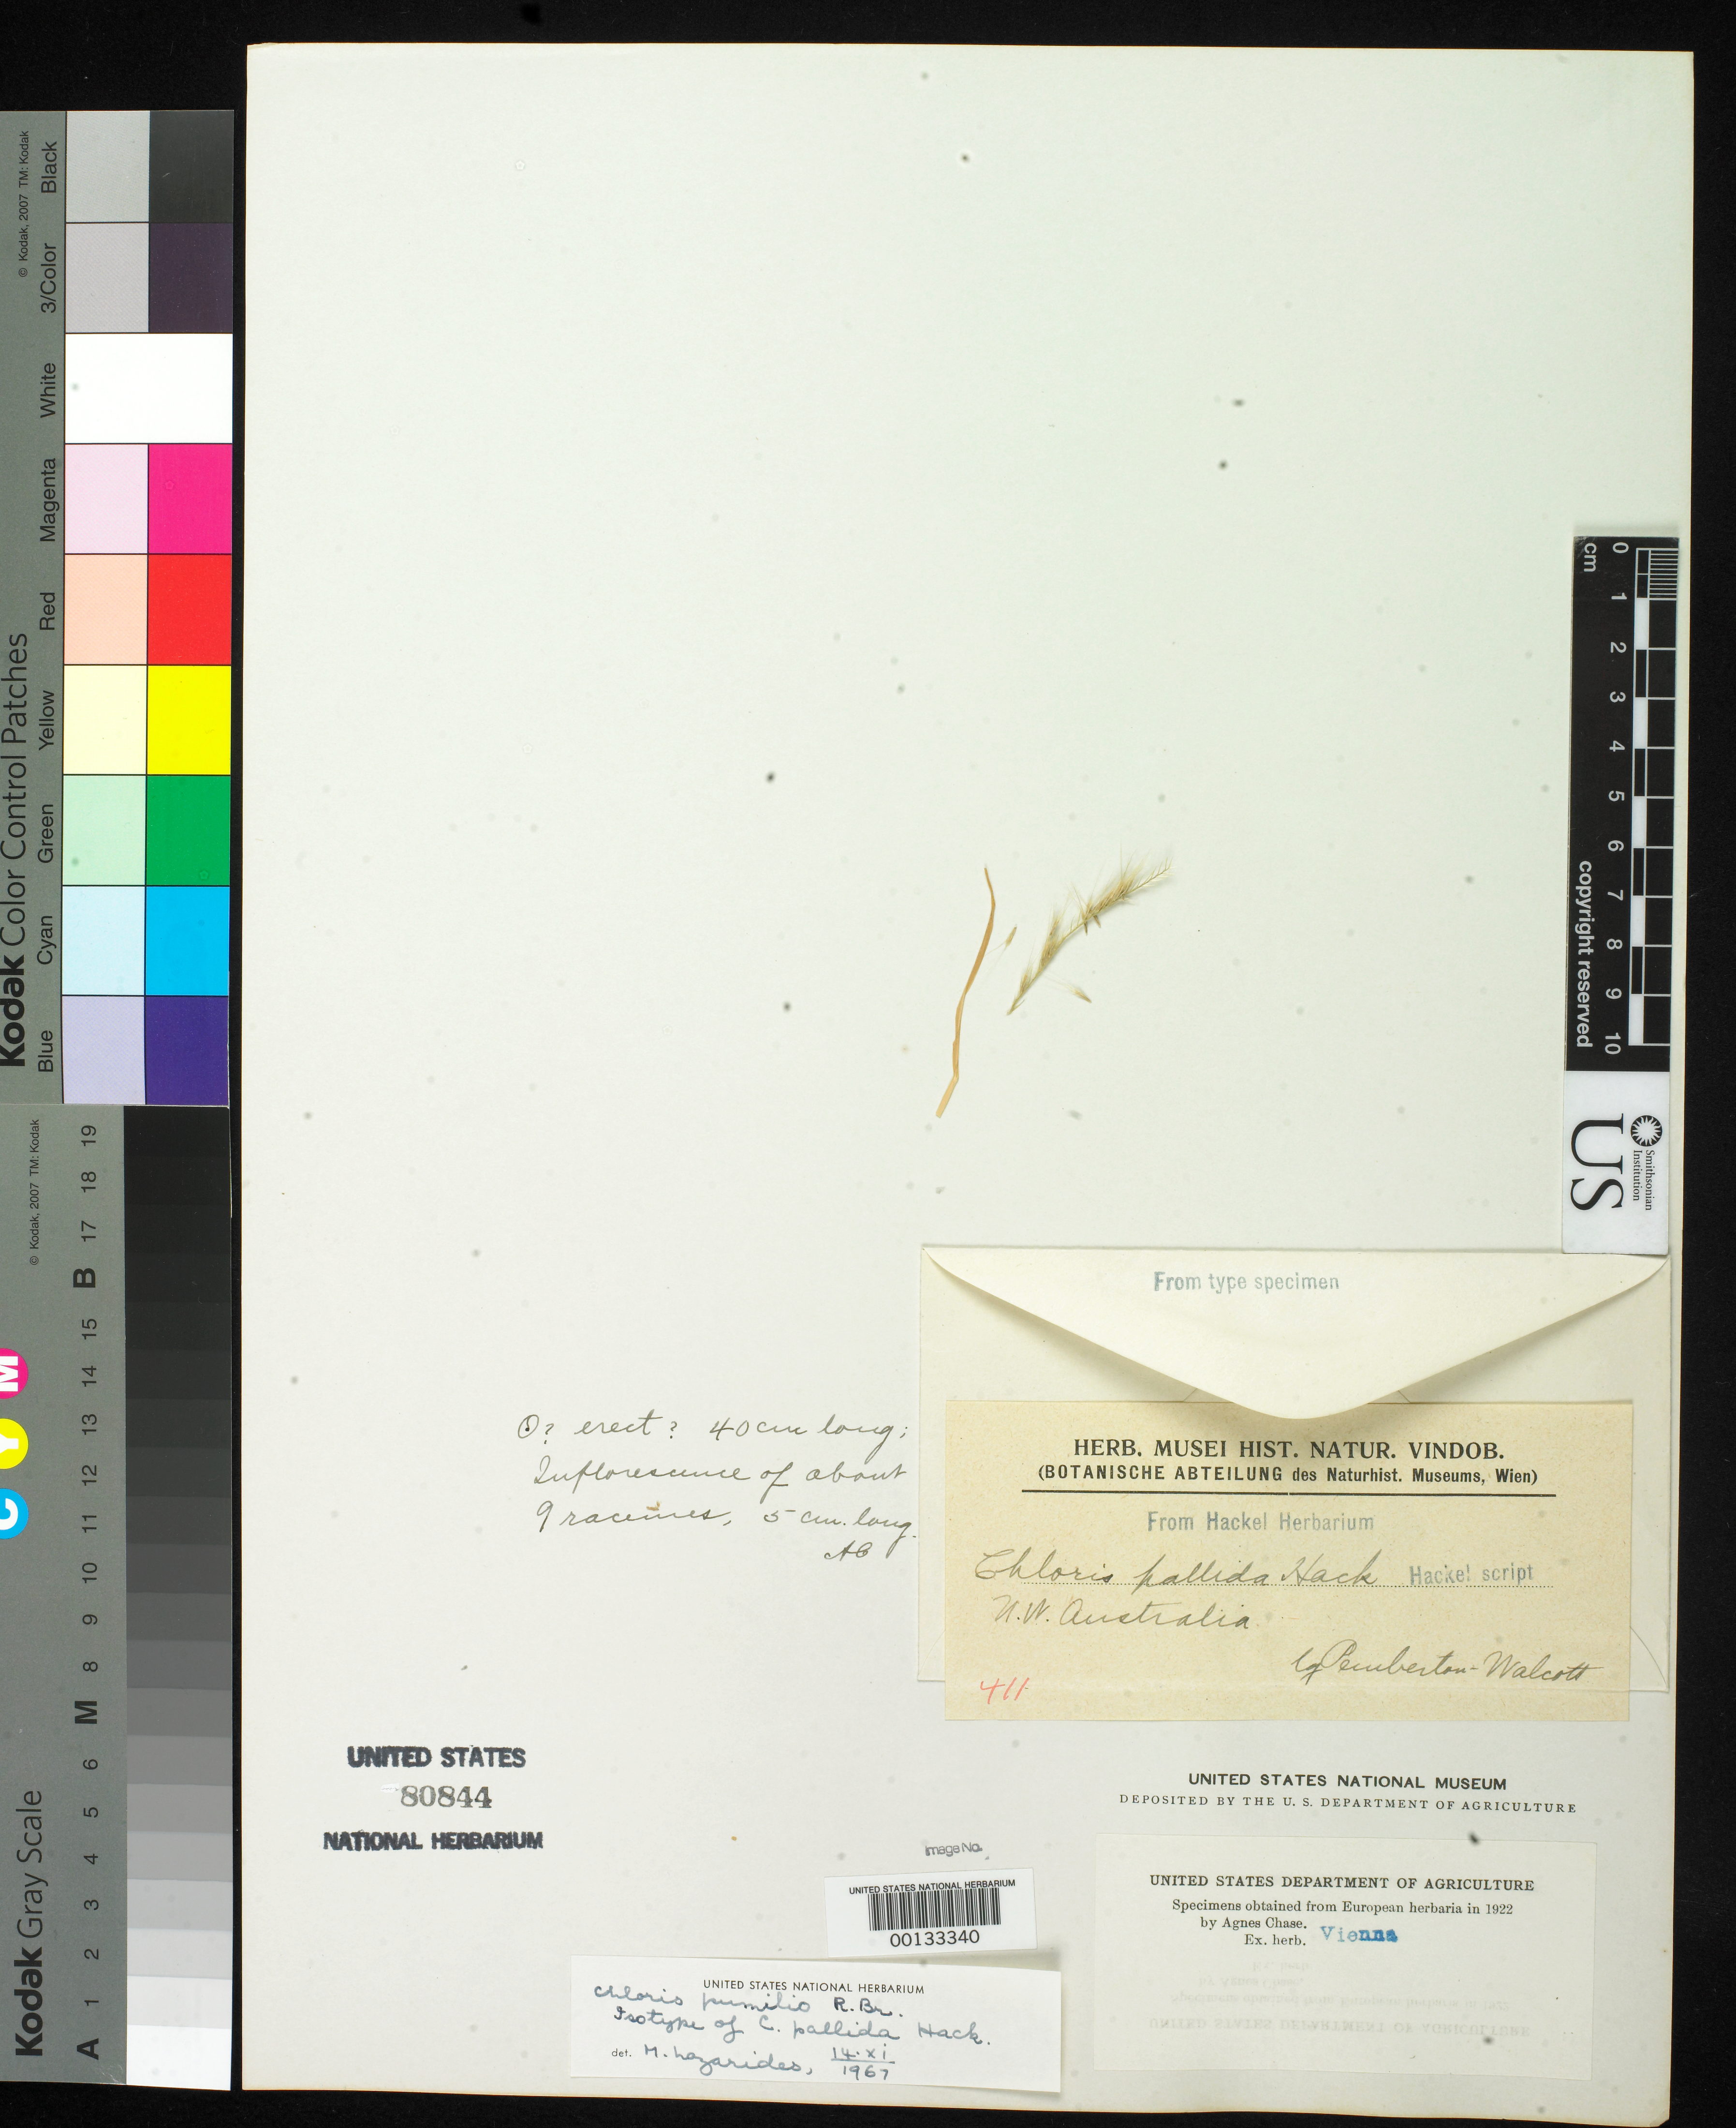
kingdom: Plantae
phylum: Tracheophyta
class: Liliopsida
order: Poales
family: Poaceae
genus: Chloris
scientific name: Chloris pallida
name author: Hack.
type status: Type Fragment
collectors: P. Walcott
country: Australia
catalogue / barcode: US 80844